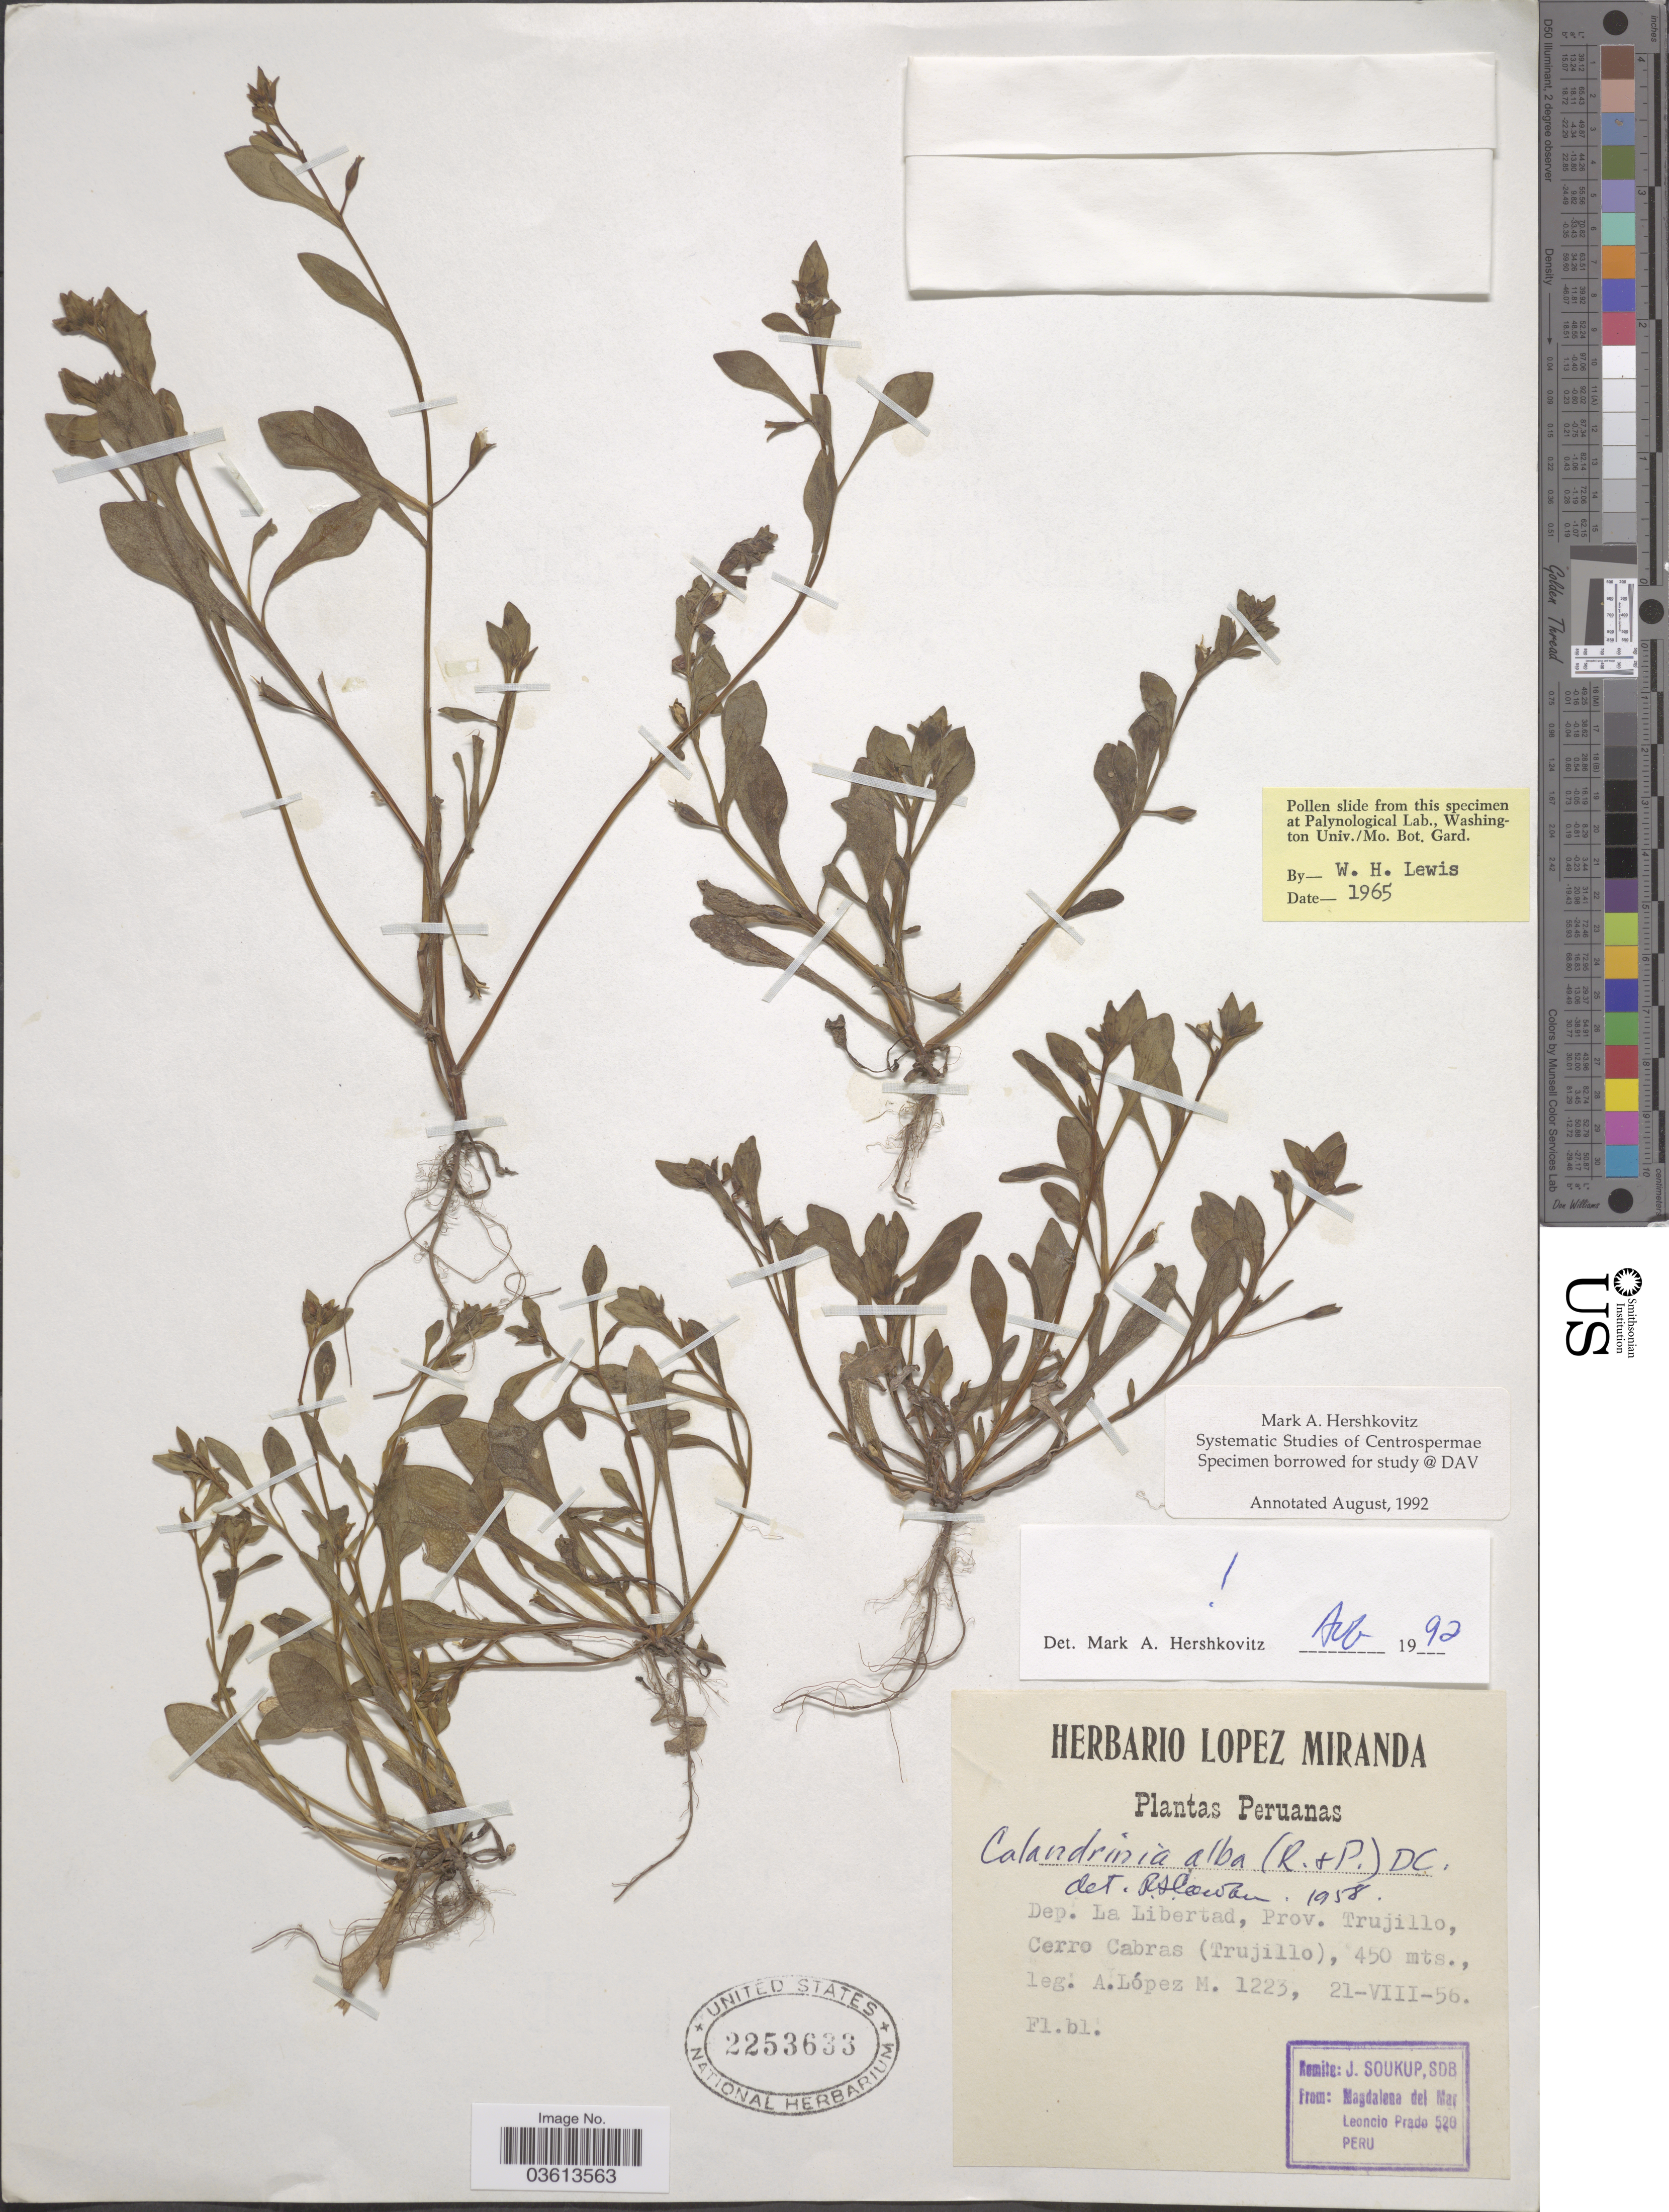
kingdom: Plantae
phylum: Tracheophyta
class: Magnoliopsida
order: Caryophyllales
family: Montiaceae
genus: Calandrinia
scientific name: Calandrinia alba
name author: (Ruiz & Pav.) DC.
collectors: A. López M.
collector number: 1223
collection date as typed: Transcribed d/m/y: 21/8/56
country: Peru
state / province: La Libertad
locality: Dep. La Libertad, Prov. Trujillo, Cerro Cabras (Trujillo).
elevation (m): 450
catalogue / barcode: US 2253633